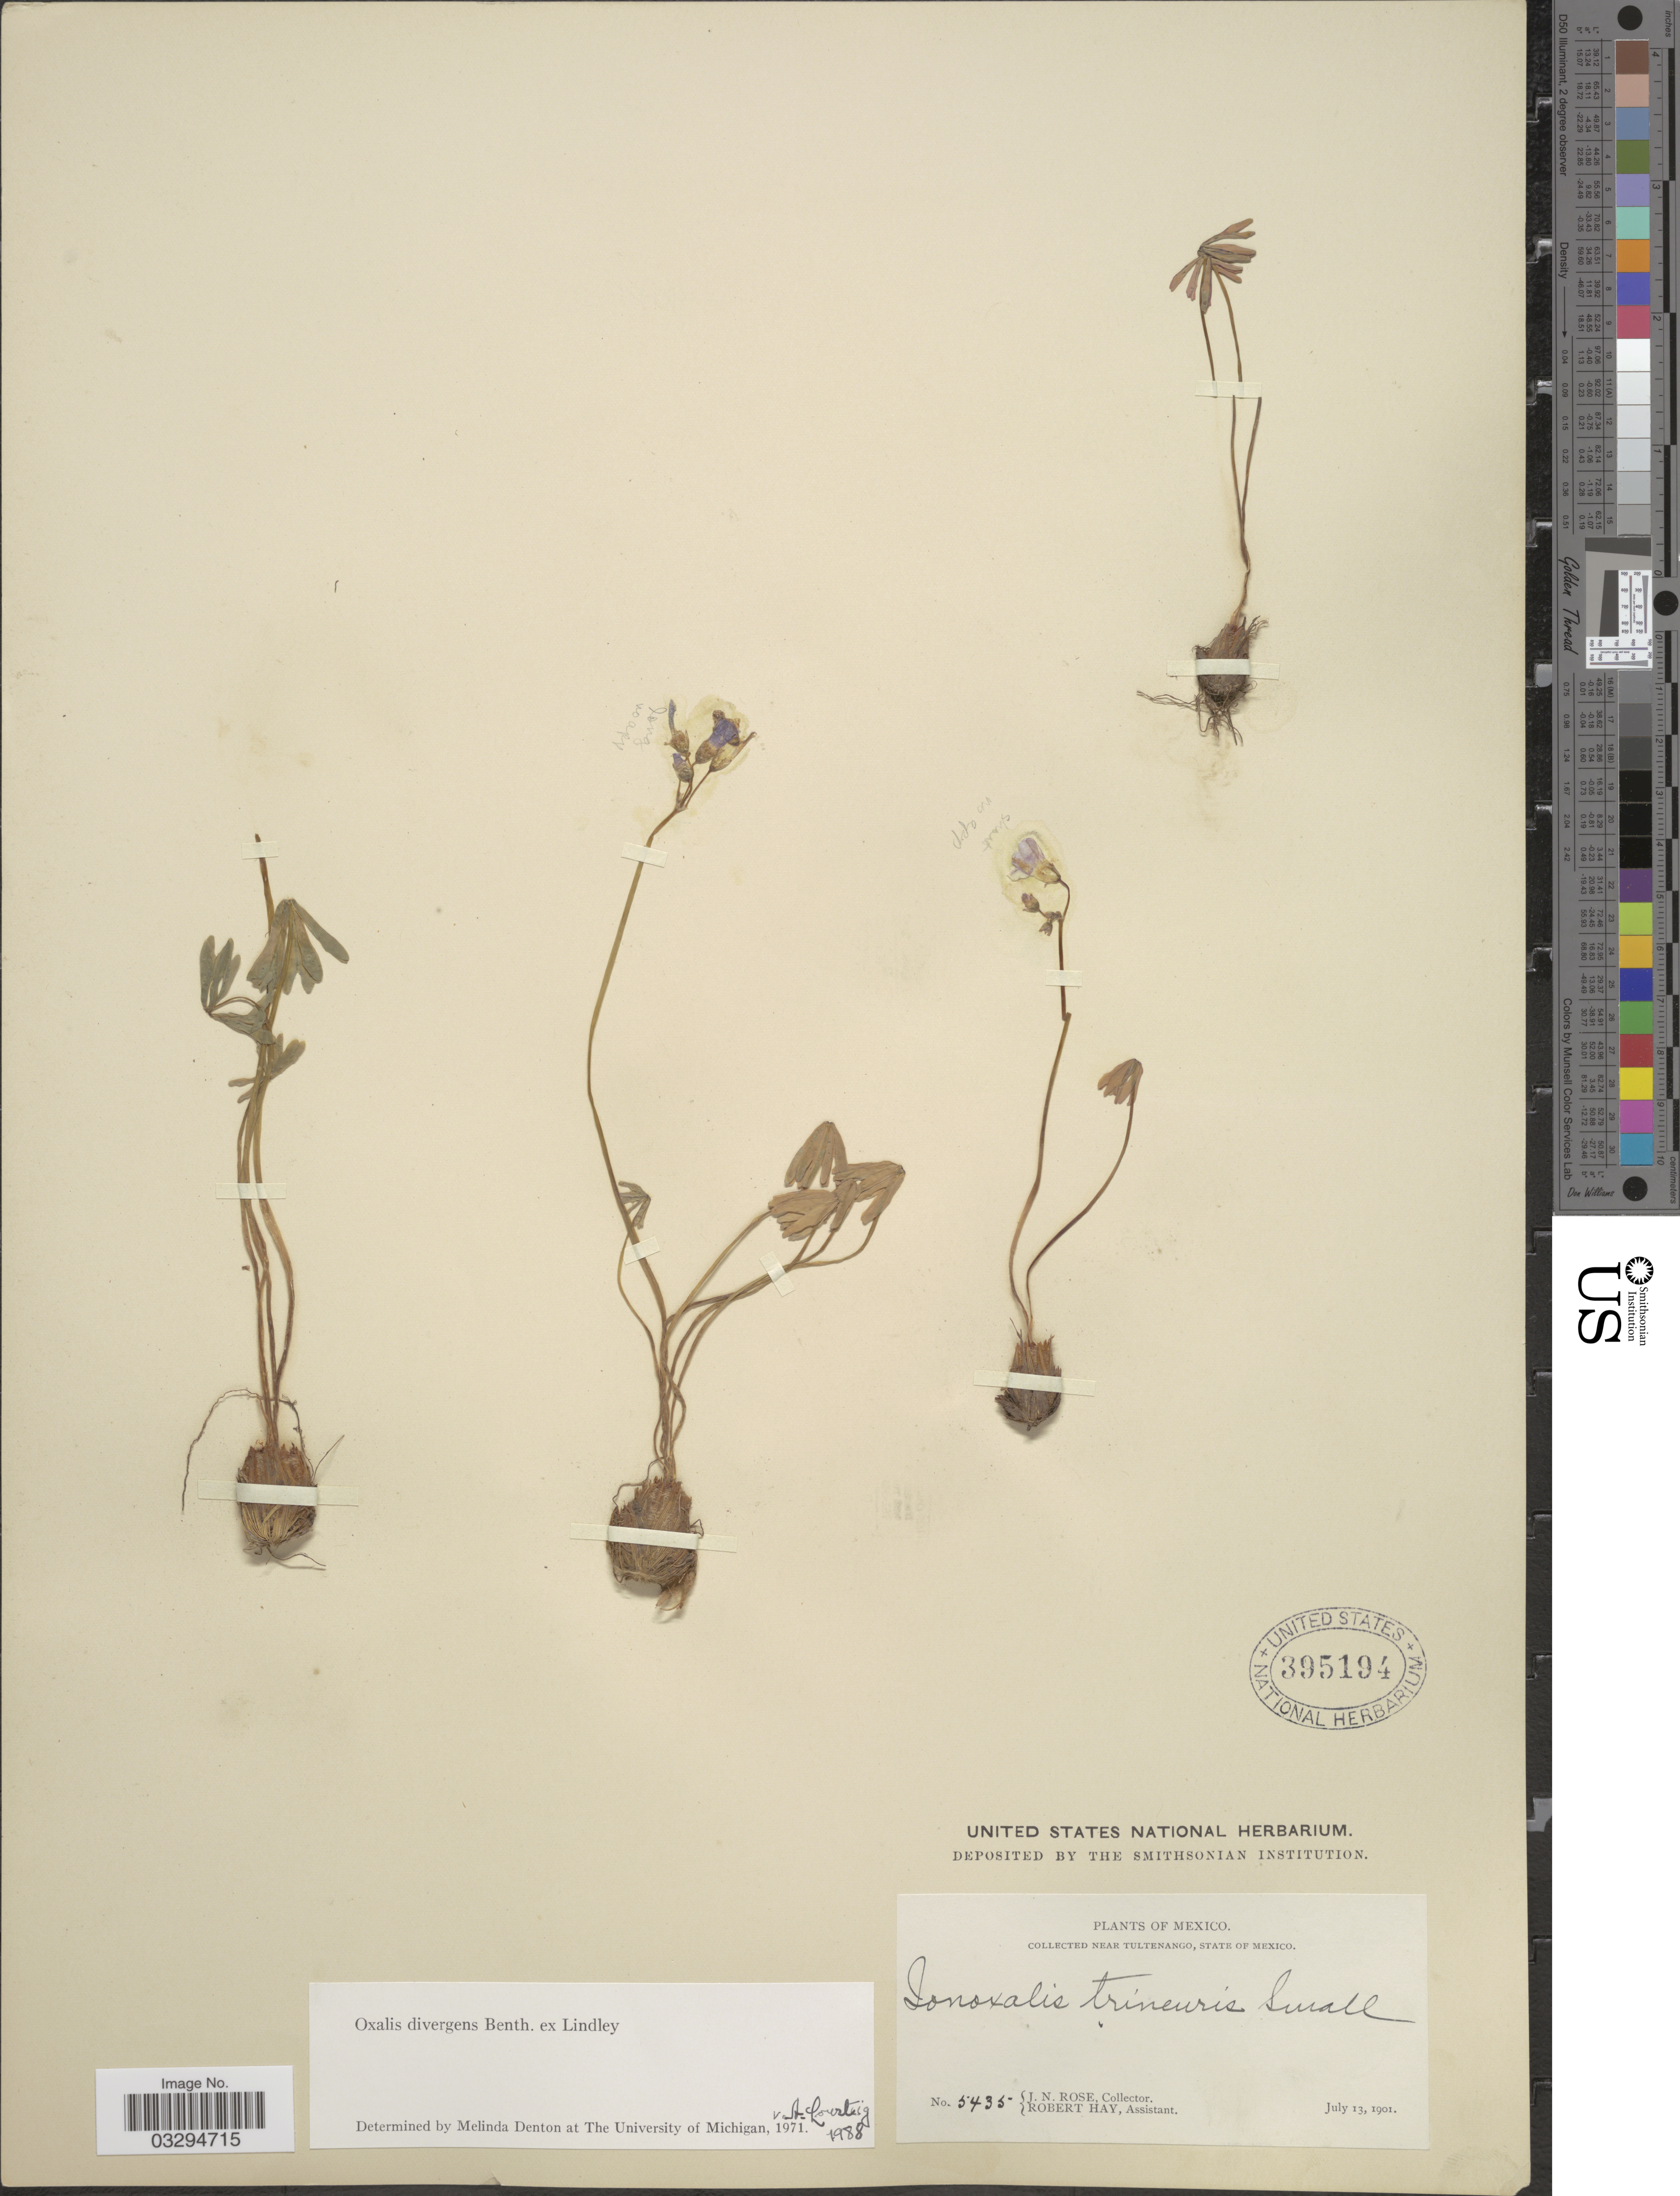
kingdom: Plantae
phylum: Tracheophyta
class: Magnoliopsida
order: Oxalidales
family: Oxalidaceae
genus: Oxalis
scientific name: Oxalis divergens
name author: Benth. ex Lindl.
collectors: J. N. Rose & R. H. Hay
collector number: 5435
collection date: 1901-07-13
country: Mexico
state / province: México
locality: Near Tultenango.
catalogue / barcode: US 395194